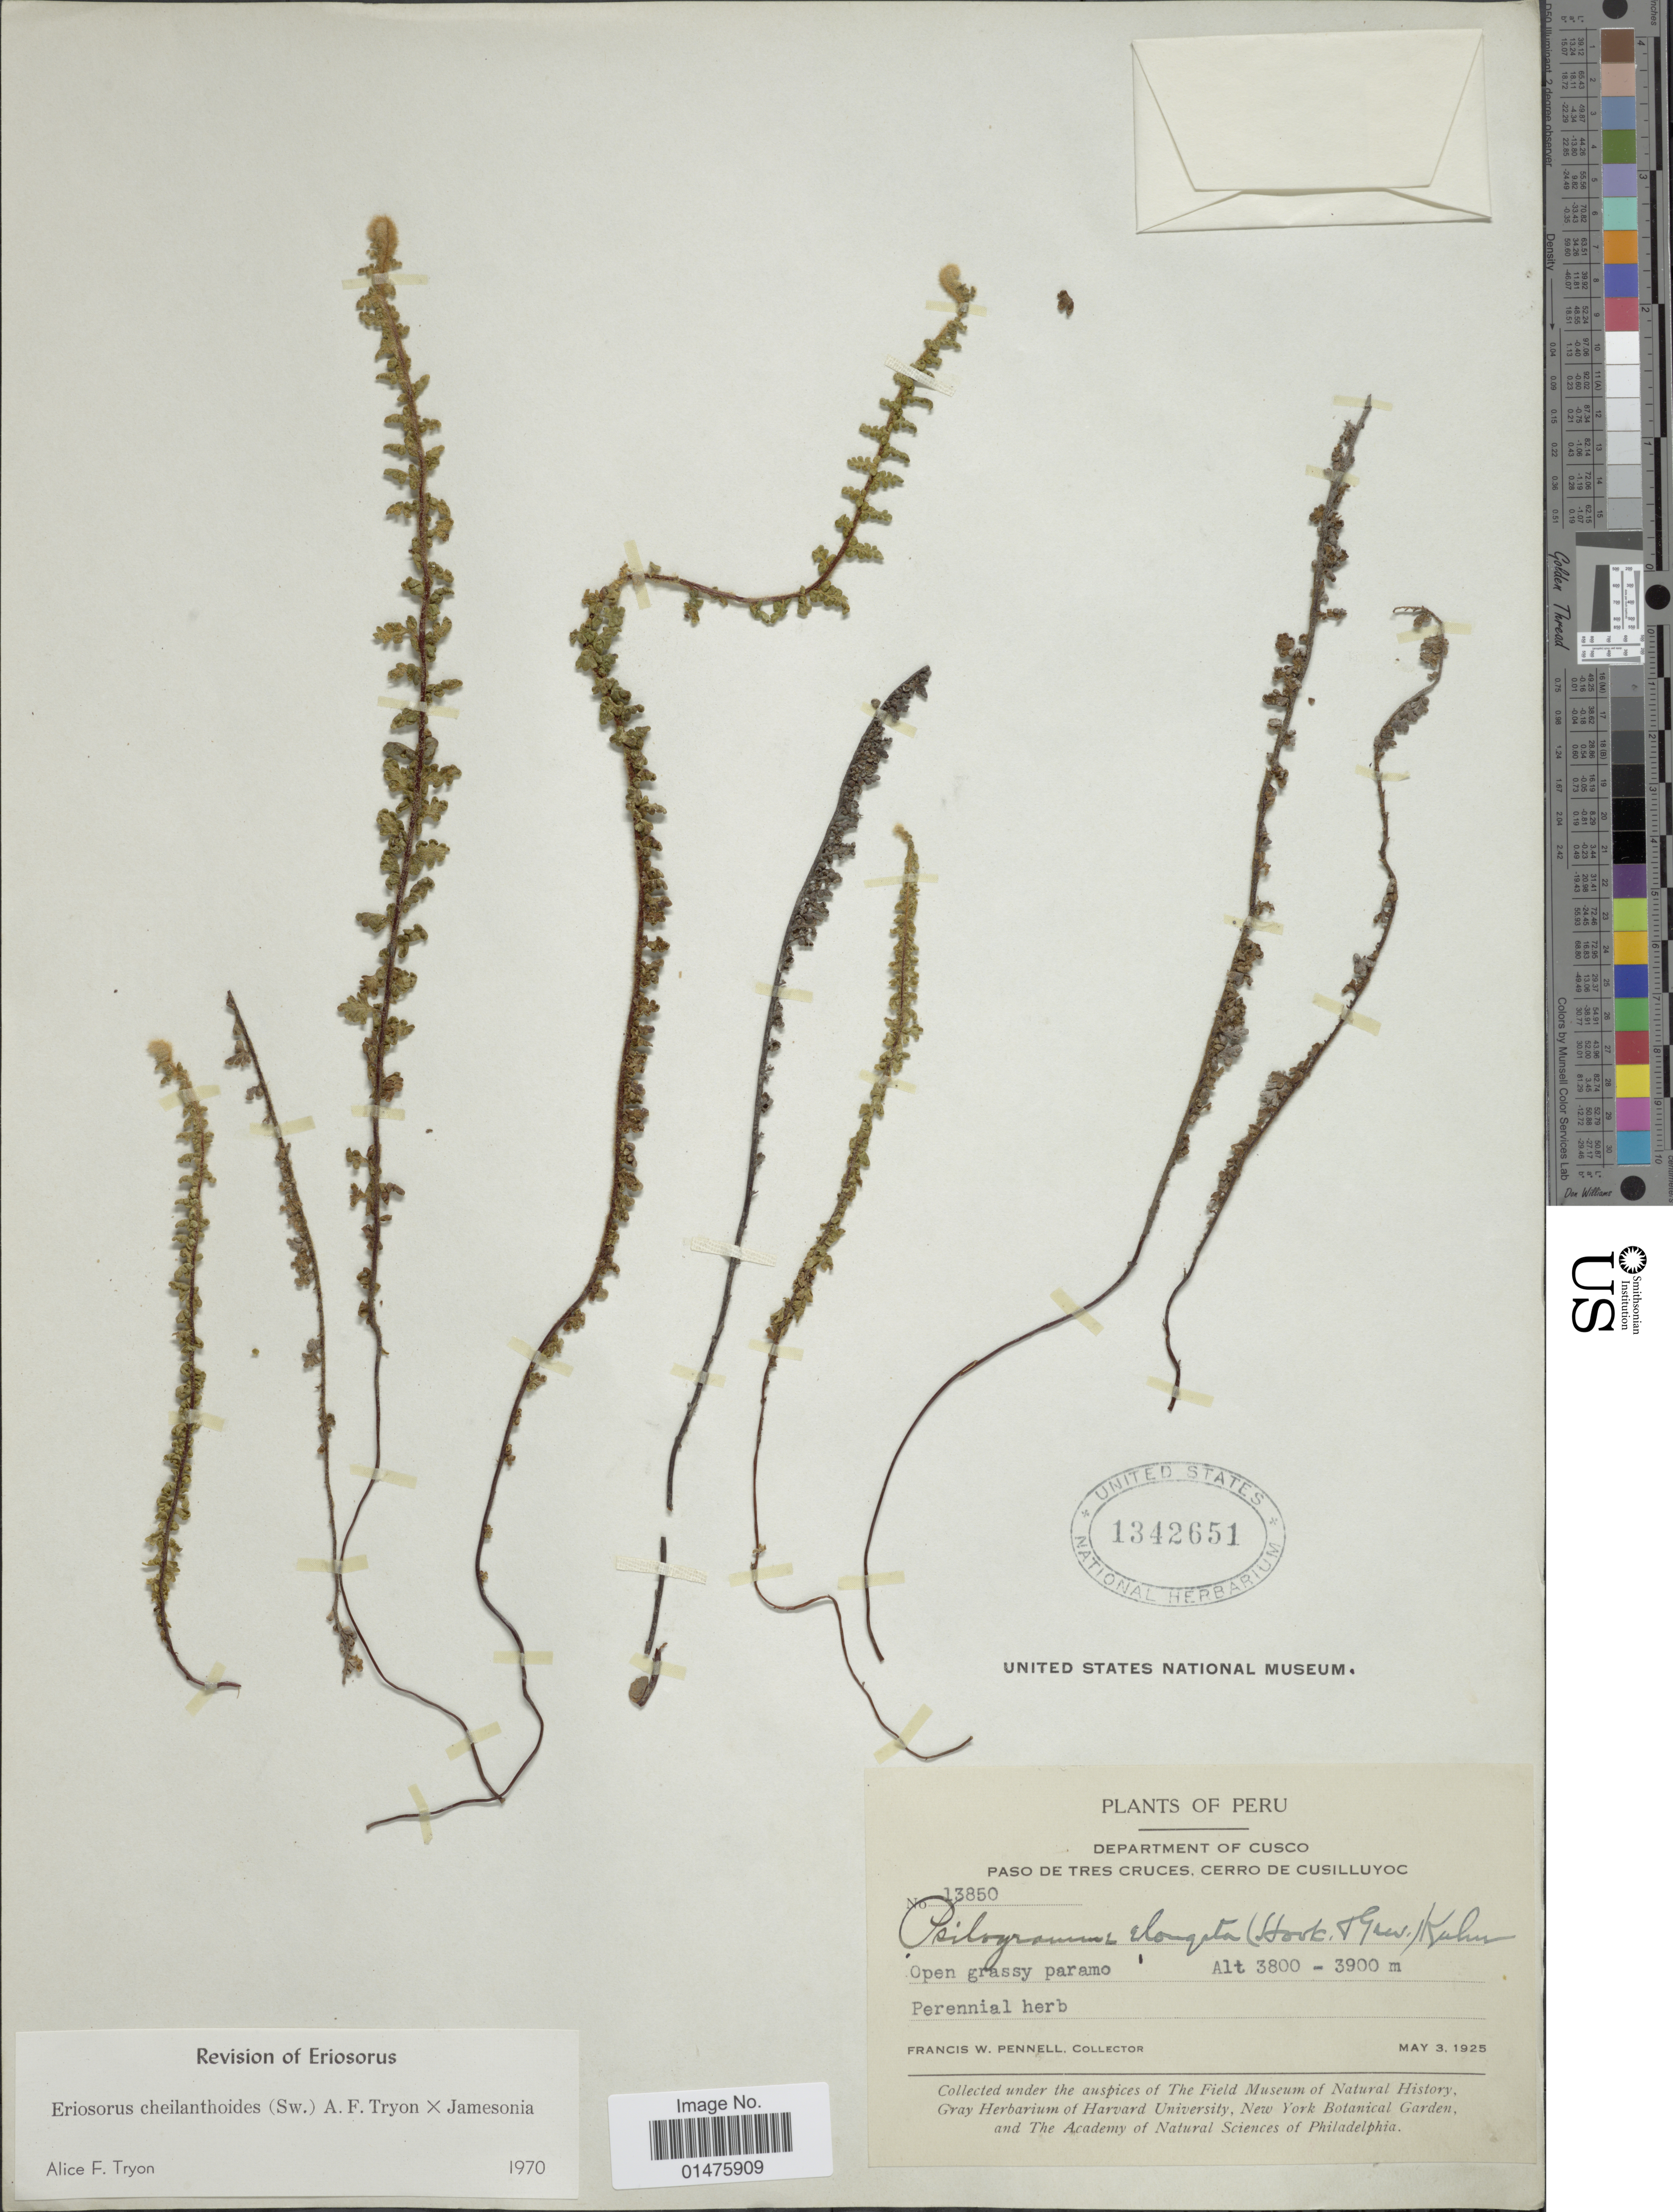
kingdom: Plantae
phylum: Tracheophyta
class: Polypodiopsida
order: Polypodiales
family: Pteridaceae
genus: Jamesonia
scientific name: Jamesonia cheilanthoides x J. jamesonia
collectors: F. W. Pennell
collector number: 13850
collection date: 1925-05-03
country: Peru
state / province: Cusco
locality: Department of Cusco, paso de tres Cruces, Cerro de Cusilluyoc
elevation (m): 3800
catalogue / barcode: US 1342651